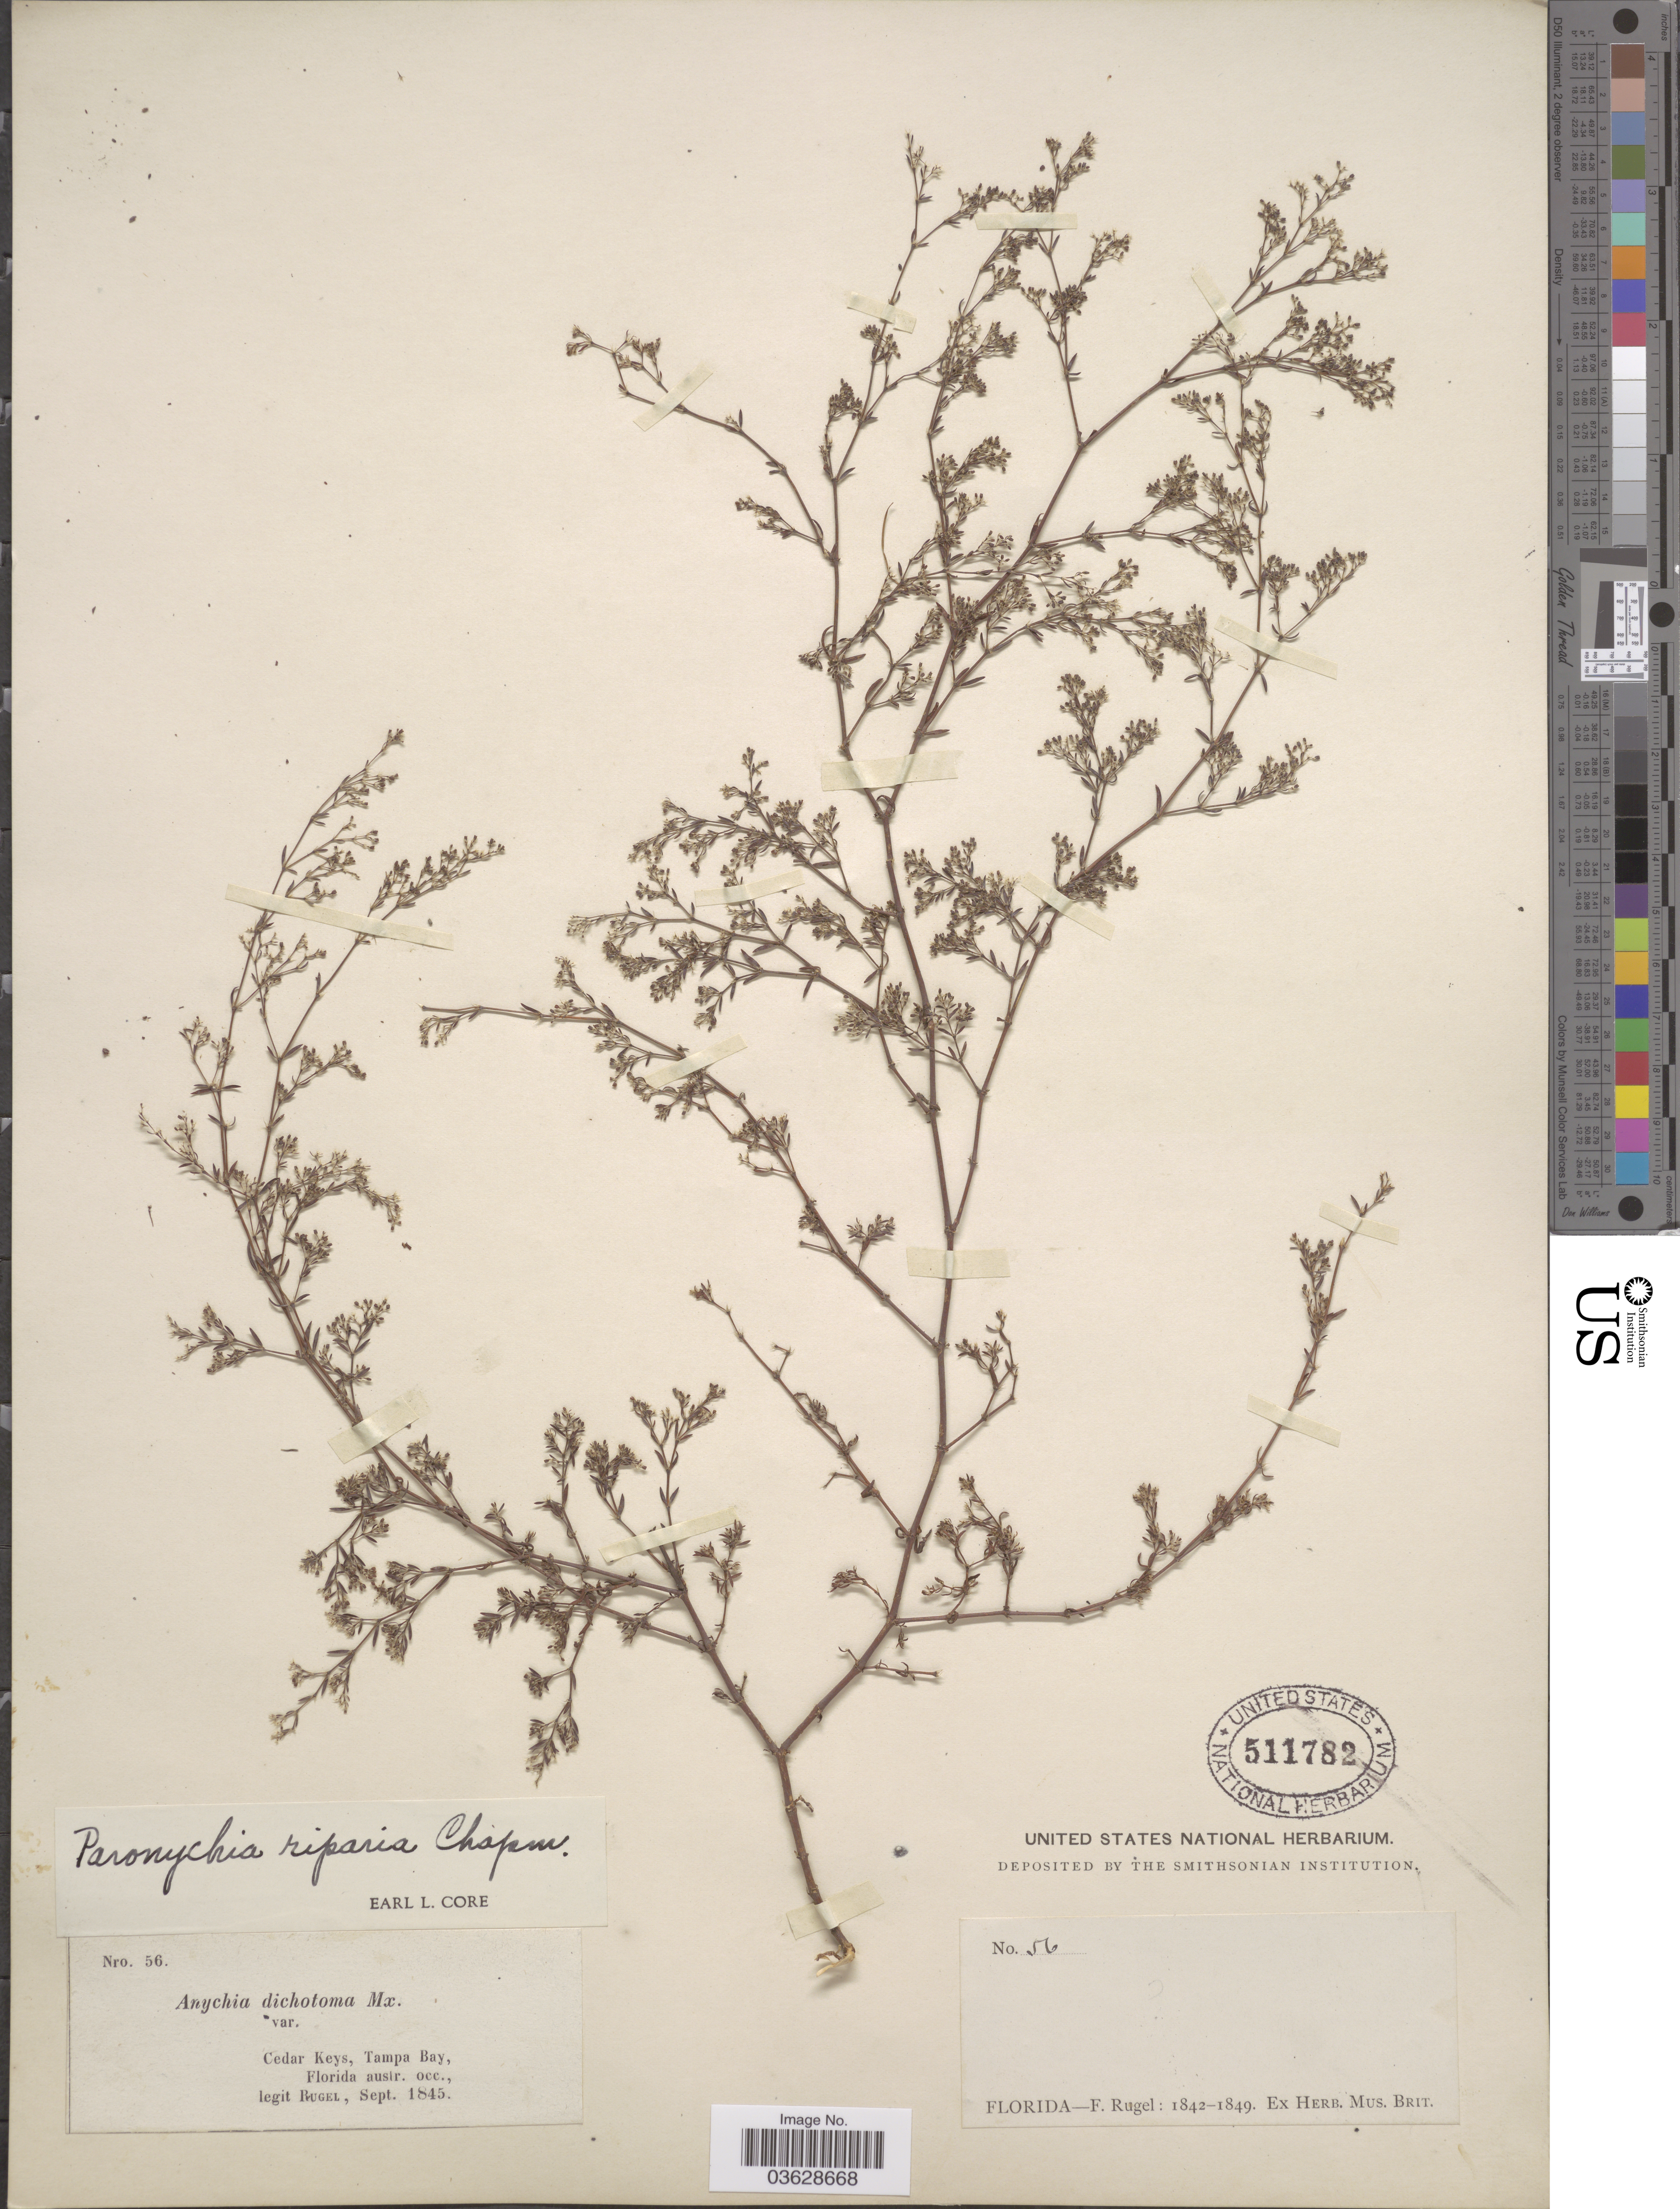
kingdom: Plantae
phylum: Tracheophyta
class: Magnoliopsida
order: Caryophyllales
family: Caryophyllaceae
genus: Paronychia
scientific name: Paronychia baldwinii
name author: (A. Gray & Torr.) Fenzl ex Walp.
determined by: Strong, Mark T., (BOT), Smithsonian Institution - National Museum of Natural History (UNITED STATES)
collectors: F. Rugel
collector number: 56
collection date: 1845-09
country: United States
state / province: Florida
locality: Cedar Keys, Tampa Bay, Florida austr. occ.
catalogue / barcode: US 511782